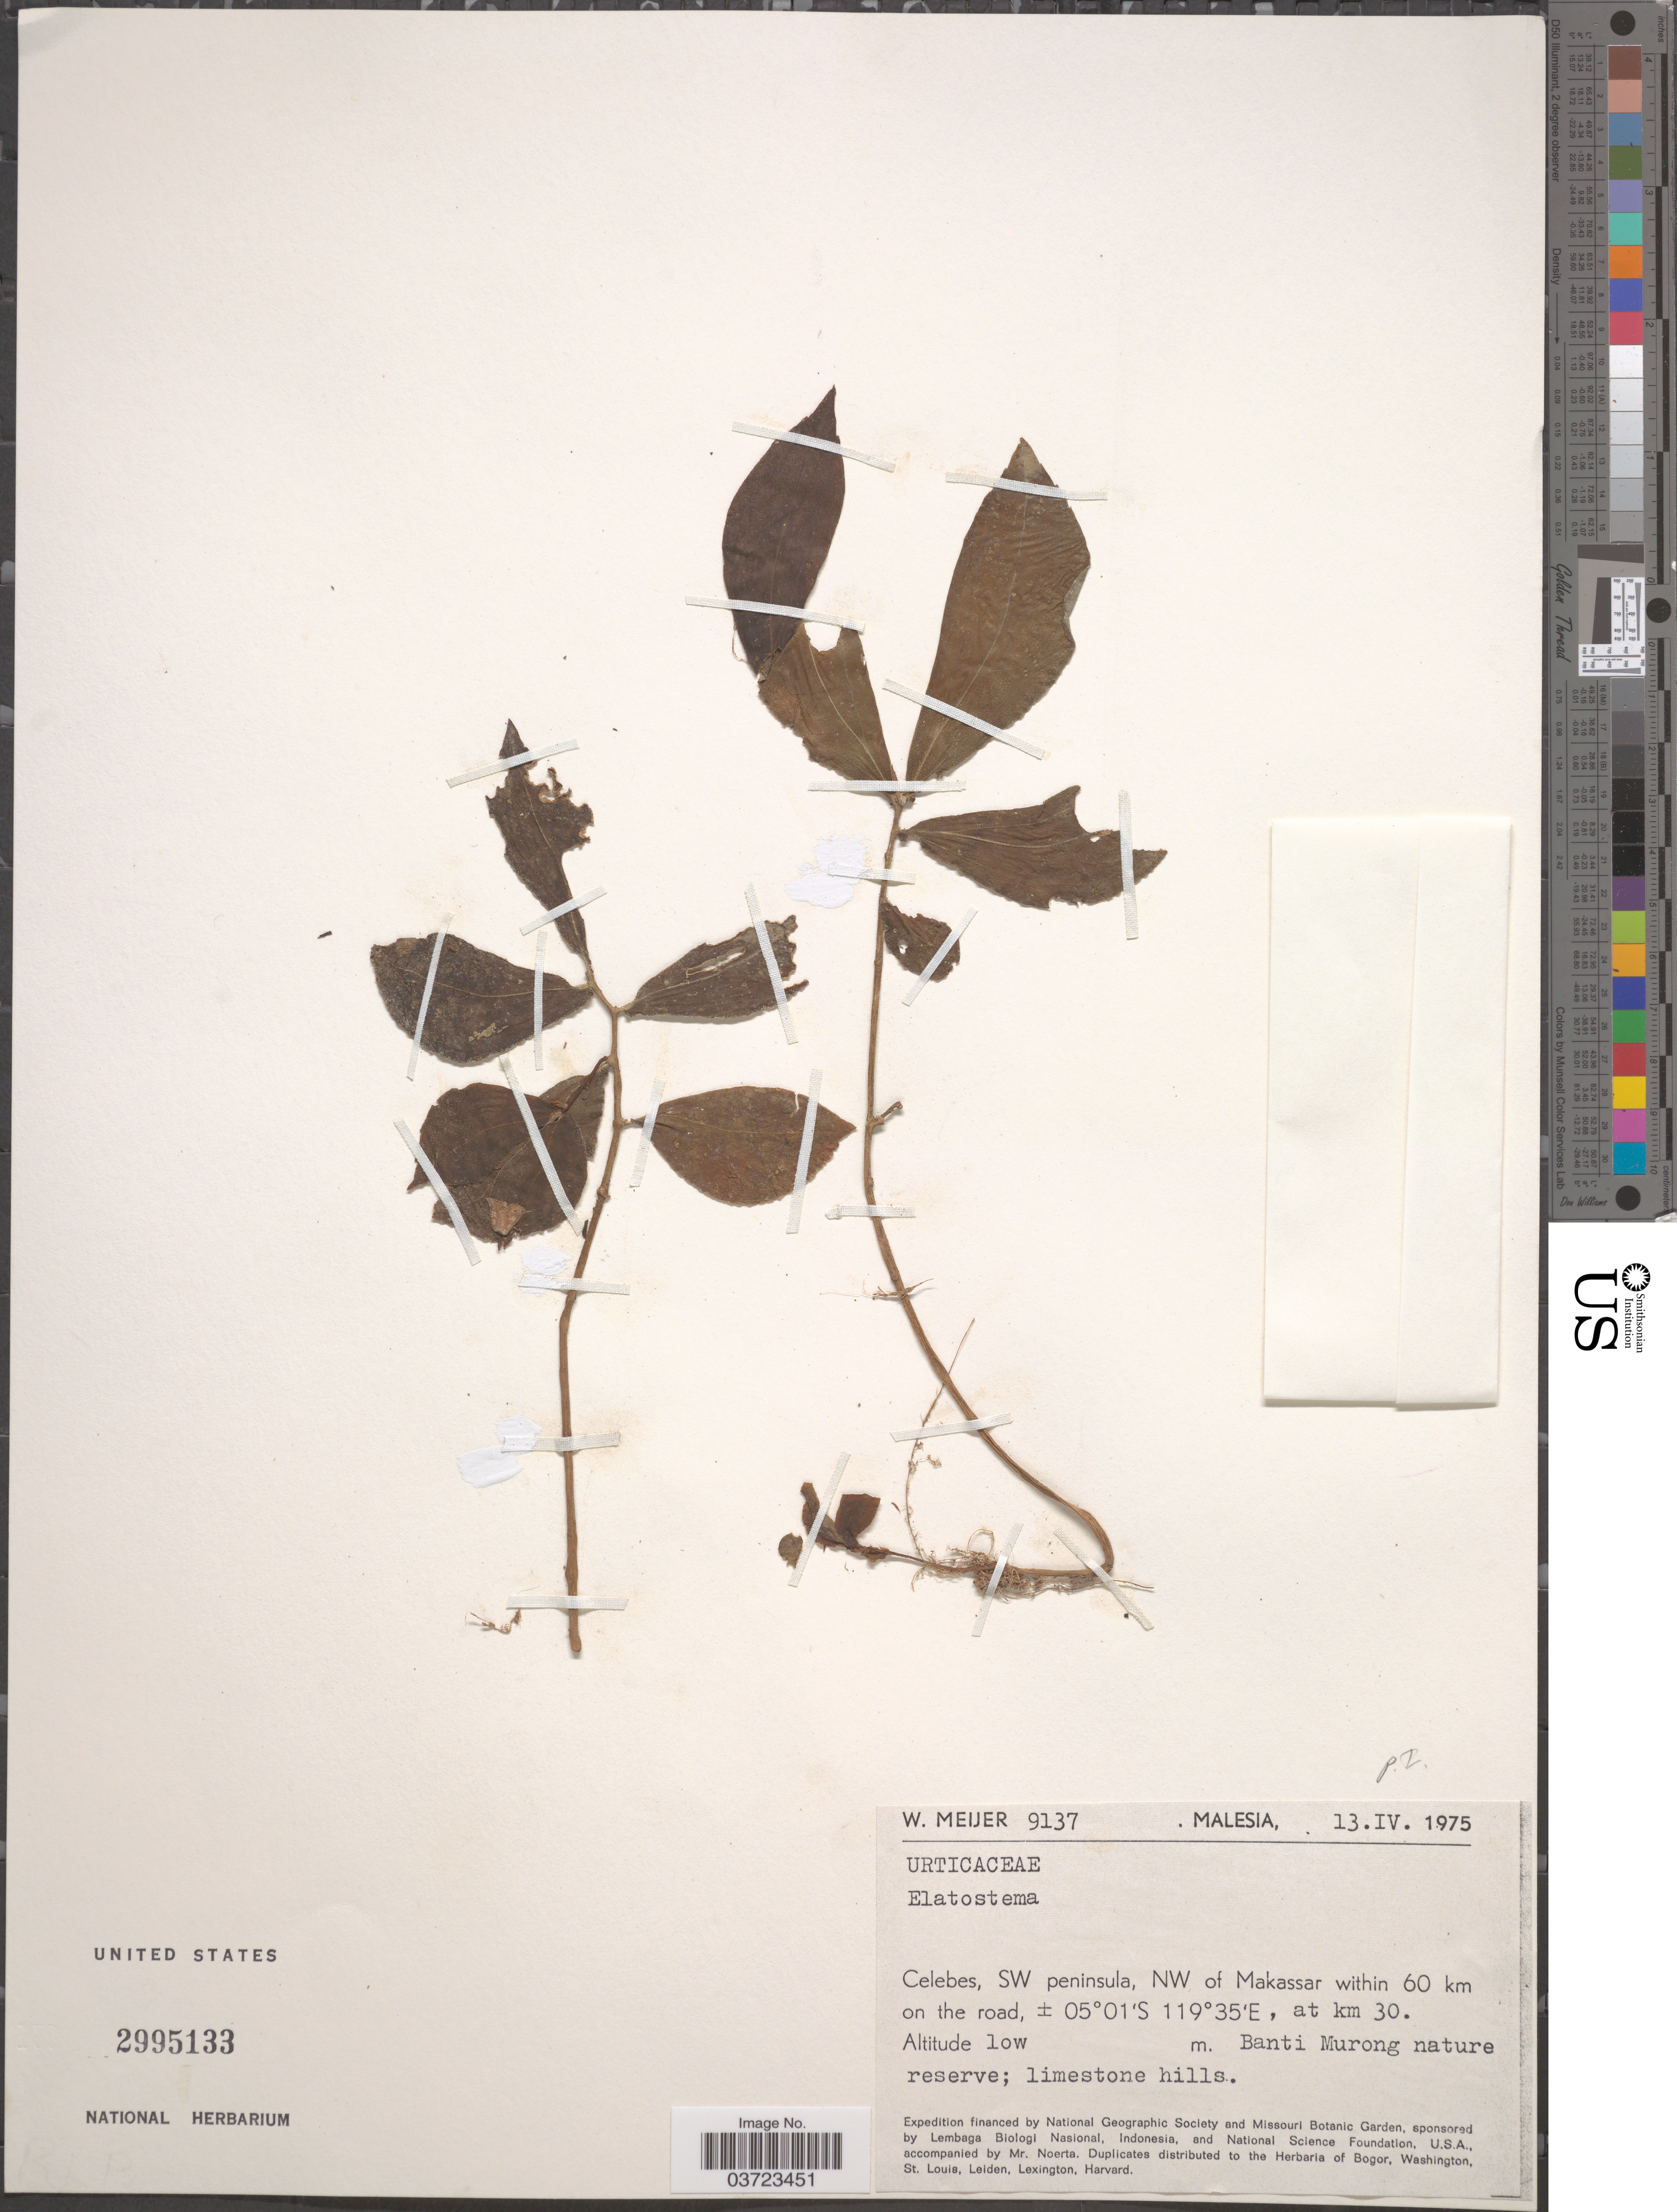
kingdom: Plantae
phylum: Tracheophyta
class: Magnoliopsida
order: Rosales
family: Urticaceae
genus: Elatostema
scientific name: Elatostema sp.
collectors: W. Meijer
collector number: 9137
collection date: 1975-04-13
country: Malaysia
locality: Celebes, SW peninsula, NW of Makassar within 60 km on the road, at km 30. Banti Murong nature reserve; limestone hills.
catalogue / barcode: US 2995133